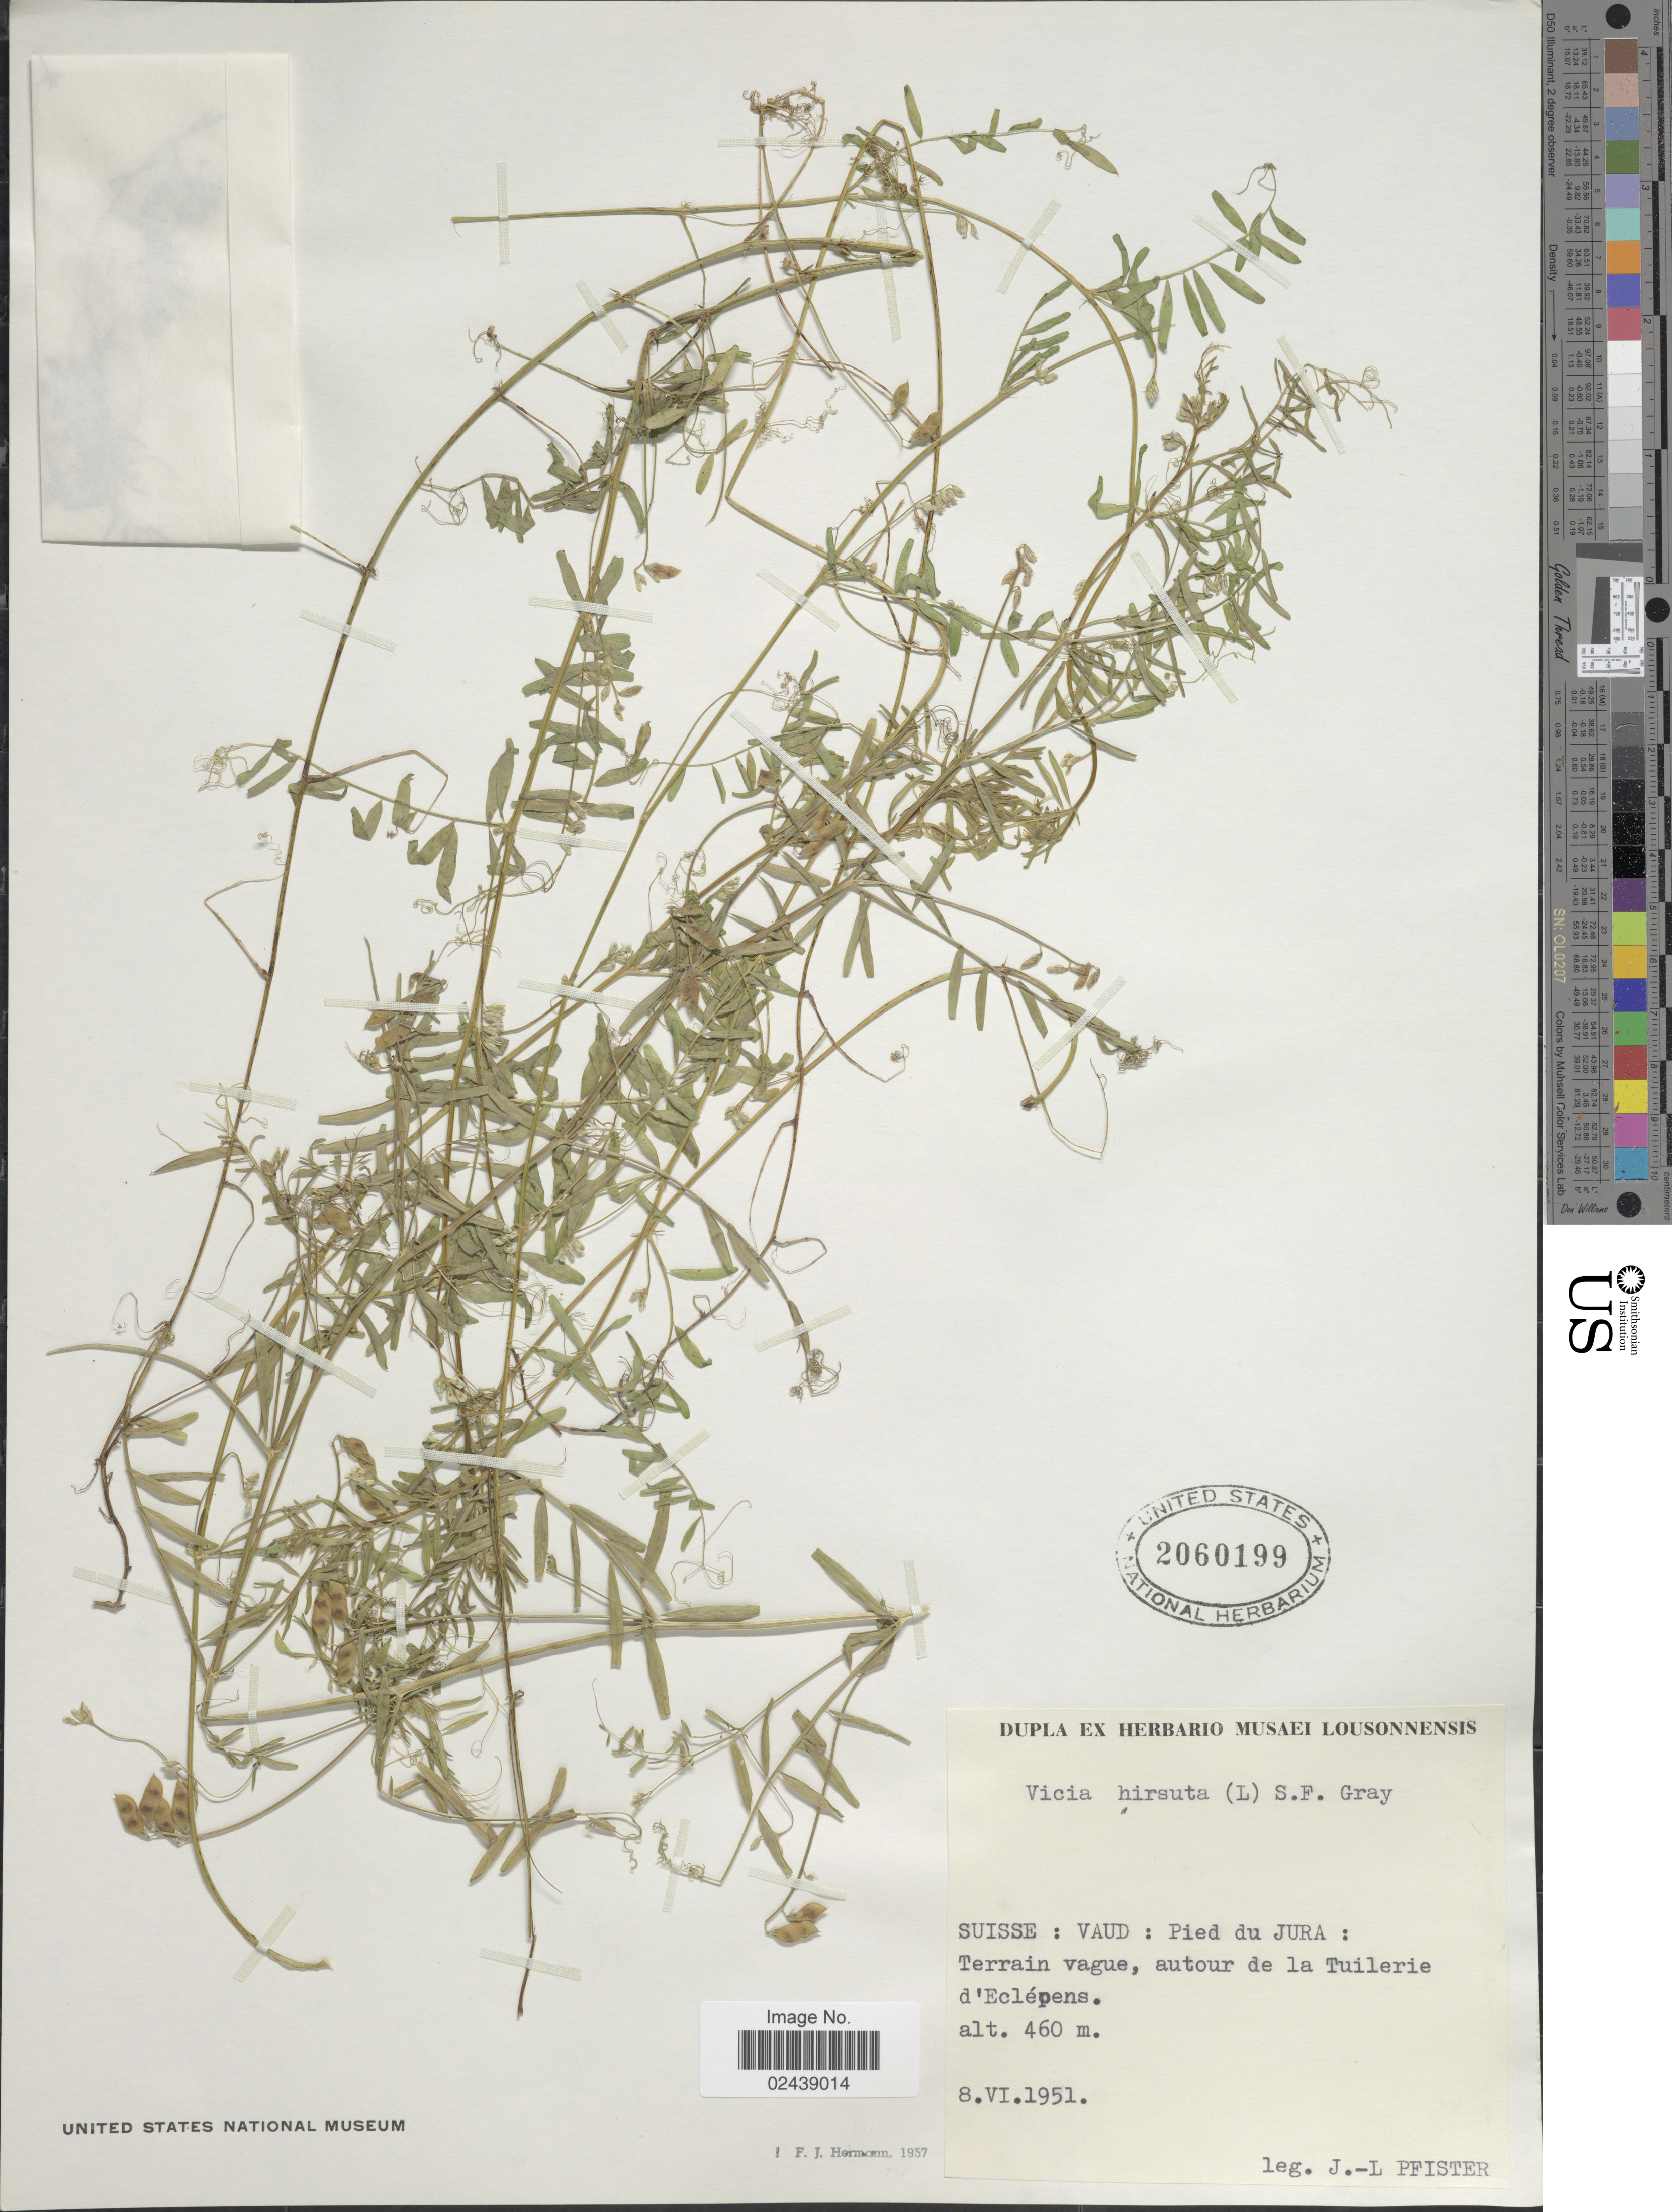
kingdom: Plantae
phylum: Tracheophyta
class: Magnoliopsida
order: Fabales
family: Fabaceae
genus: Vicia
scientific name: Vicia hirsuta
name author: (L.) A. Gray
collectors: J. Pfister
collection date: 1951-06-08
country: Switzerland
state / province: Vaud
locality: Pied du Jura: Terrain vague, autour de la Tuilerie d'Eclepens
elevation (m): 460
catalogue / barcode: US 2060199